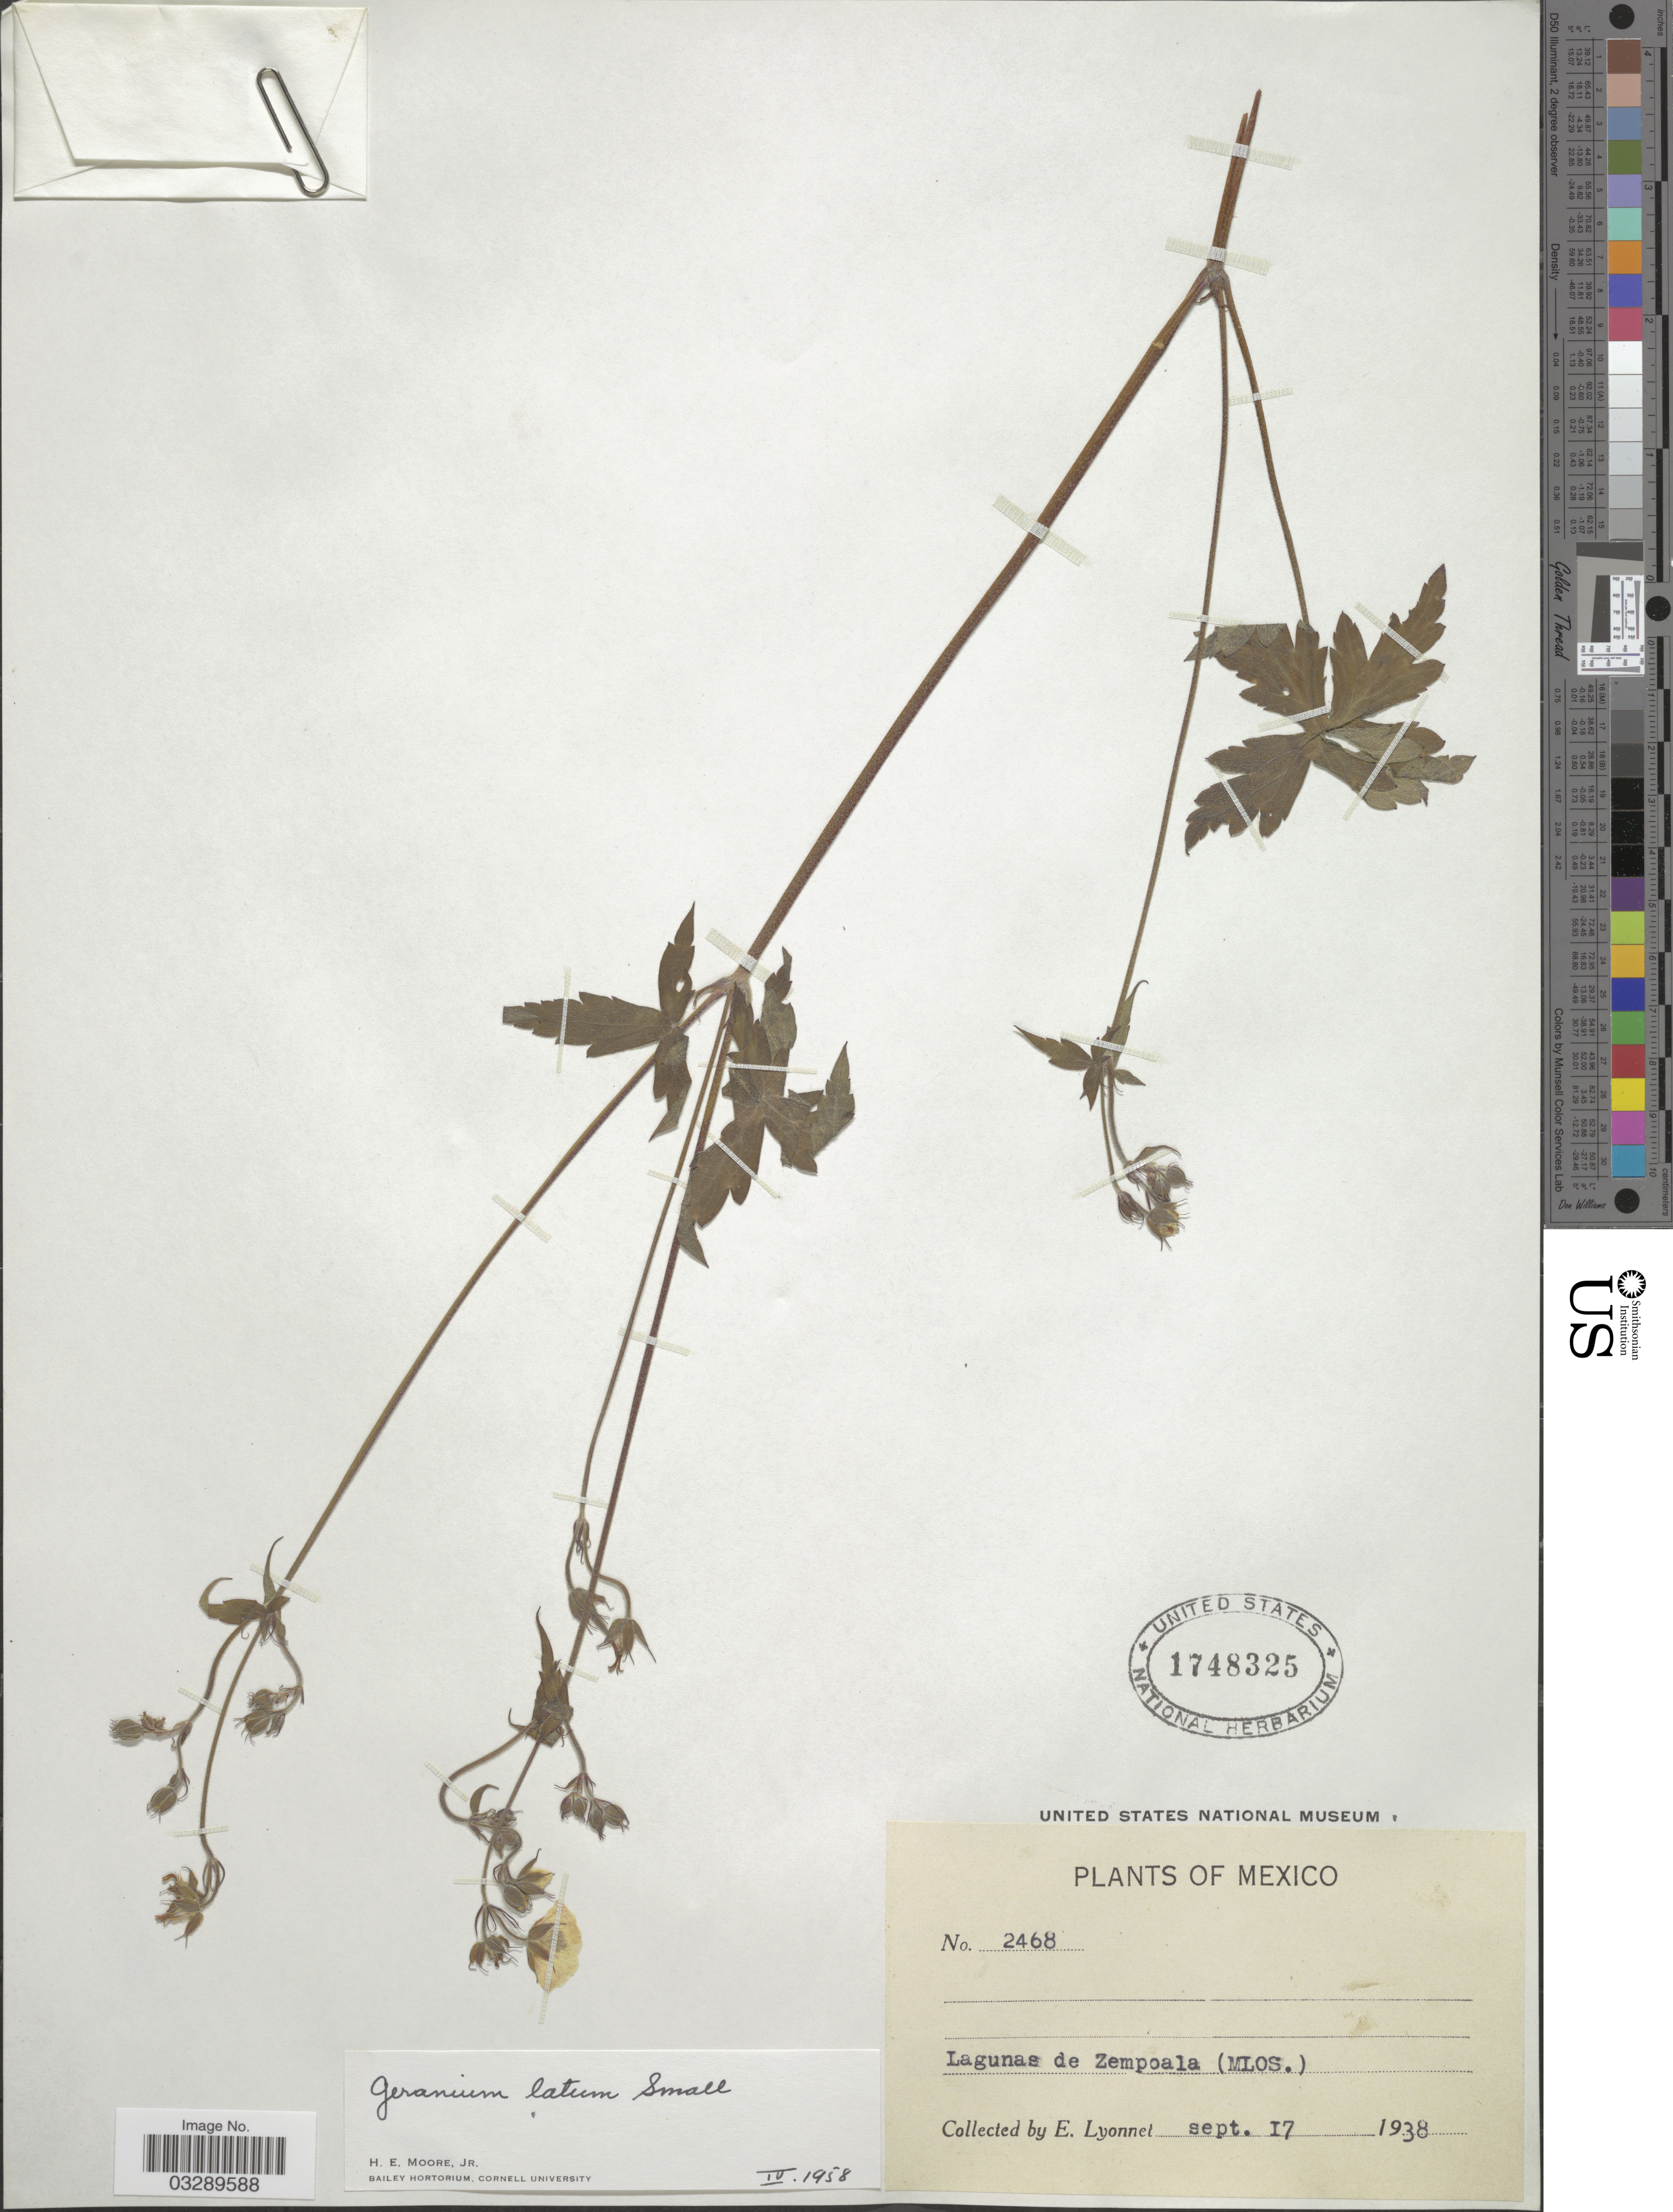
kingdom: Plantae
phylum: Tracheophyta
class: Magnoliopsida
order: Geraniales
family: Geraniaceae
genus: Geranium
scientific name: Geranium latum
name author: Small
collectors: E. Lyonnet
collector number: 2468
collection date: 1938-09-17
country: Mexico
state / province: Morelos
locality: Lagunas de Zempoala (Mlos.).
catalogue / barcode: US 1748325